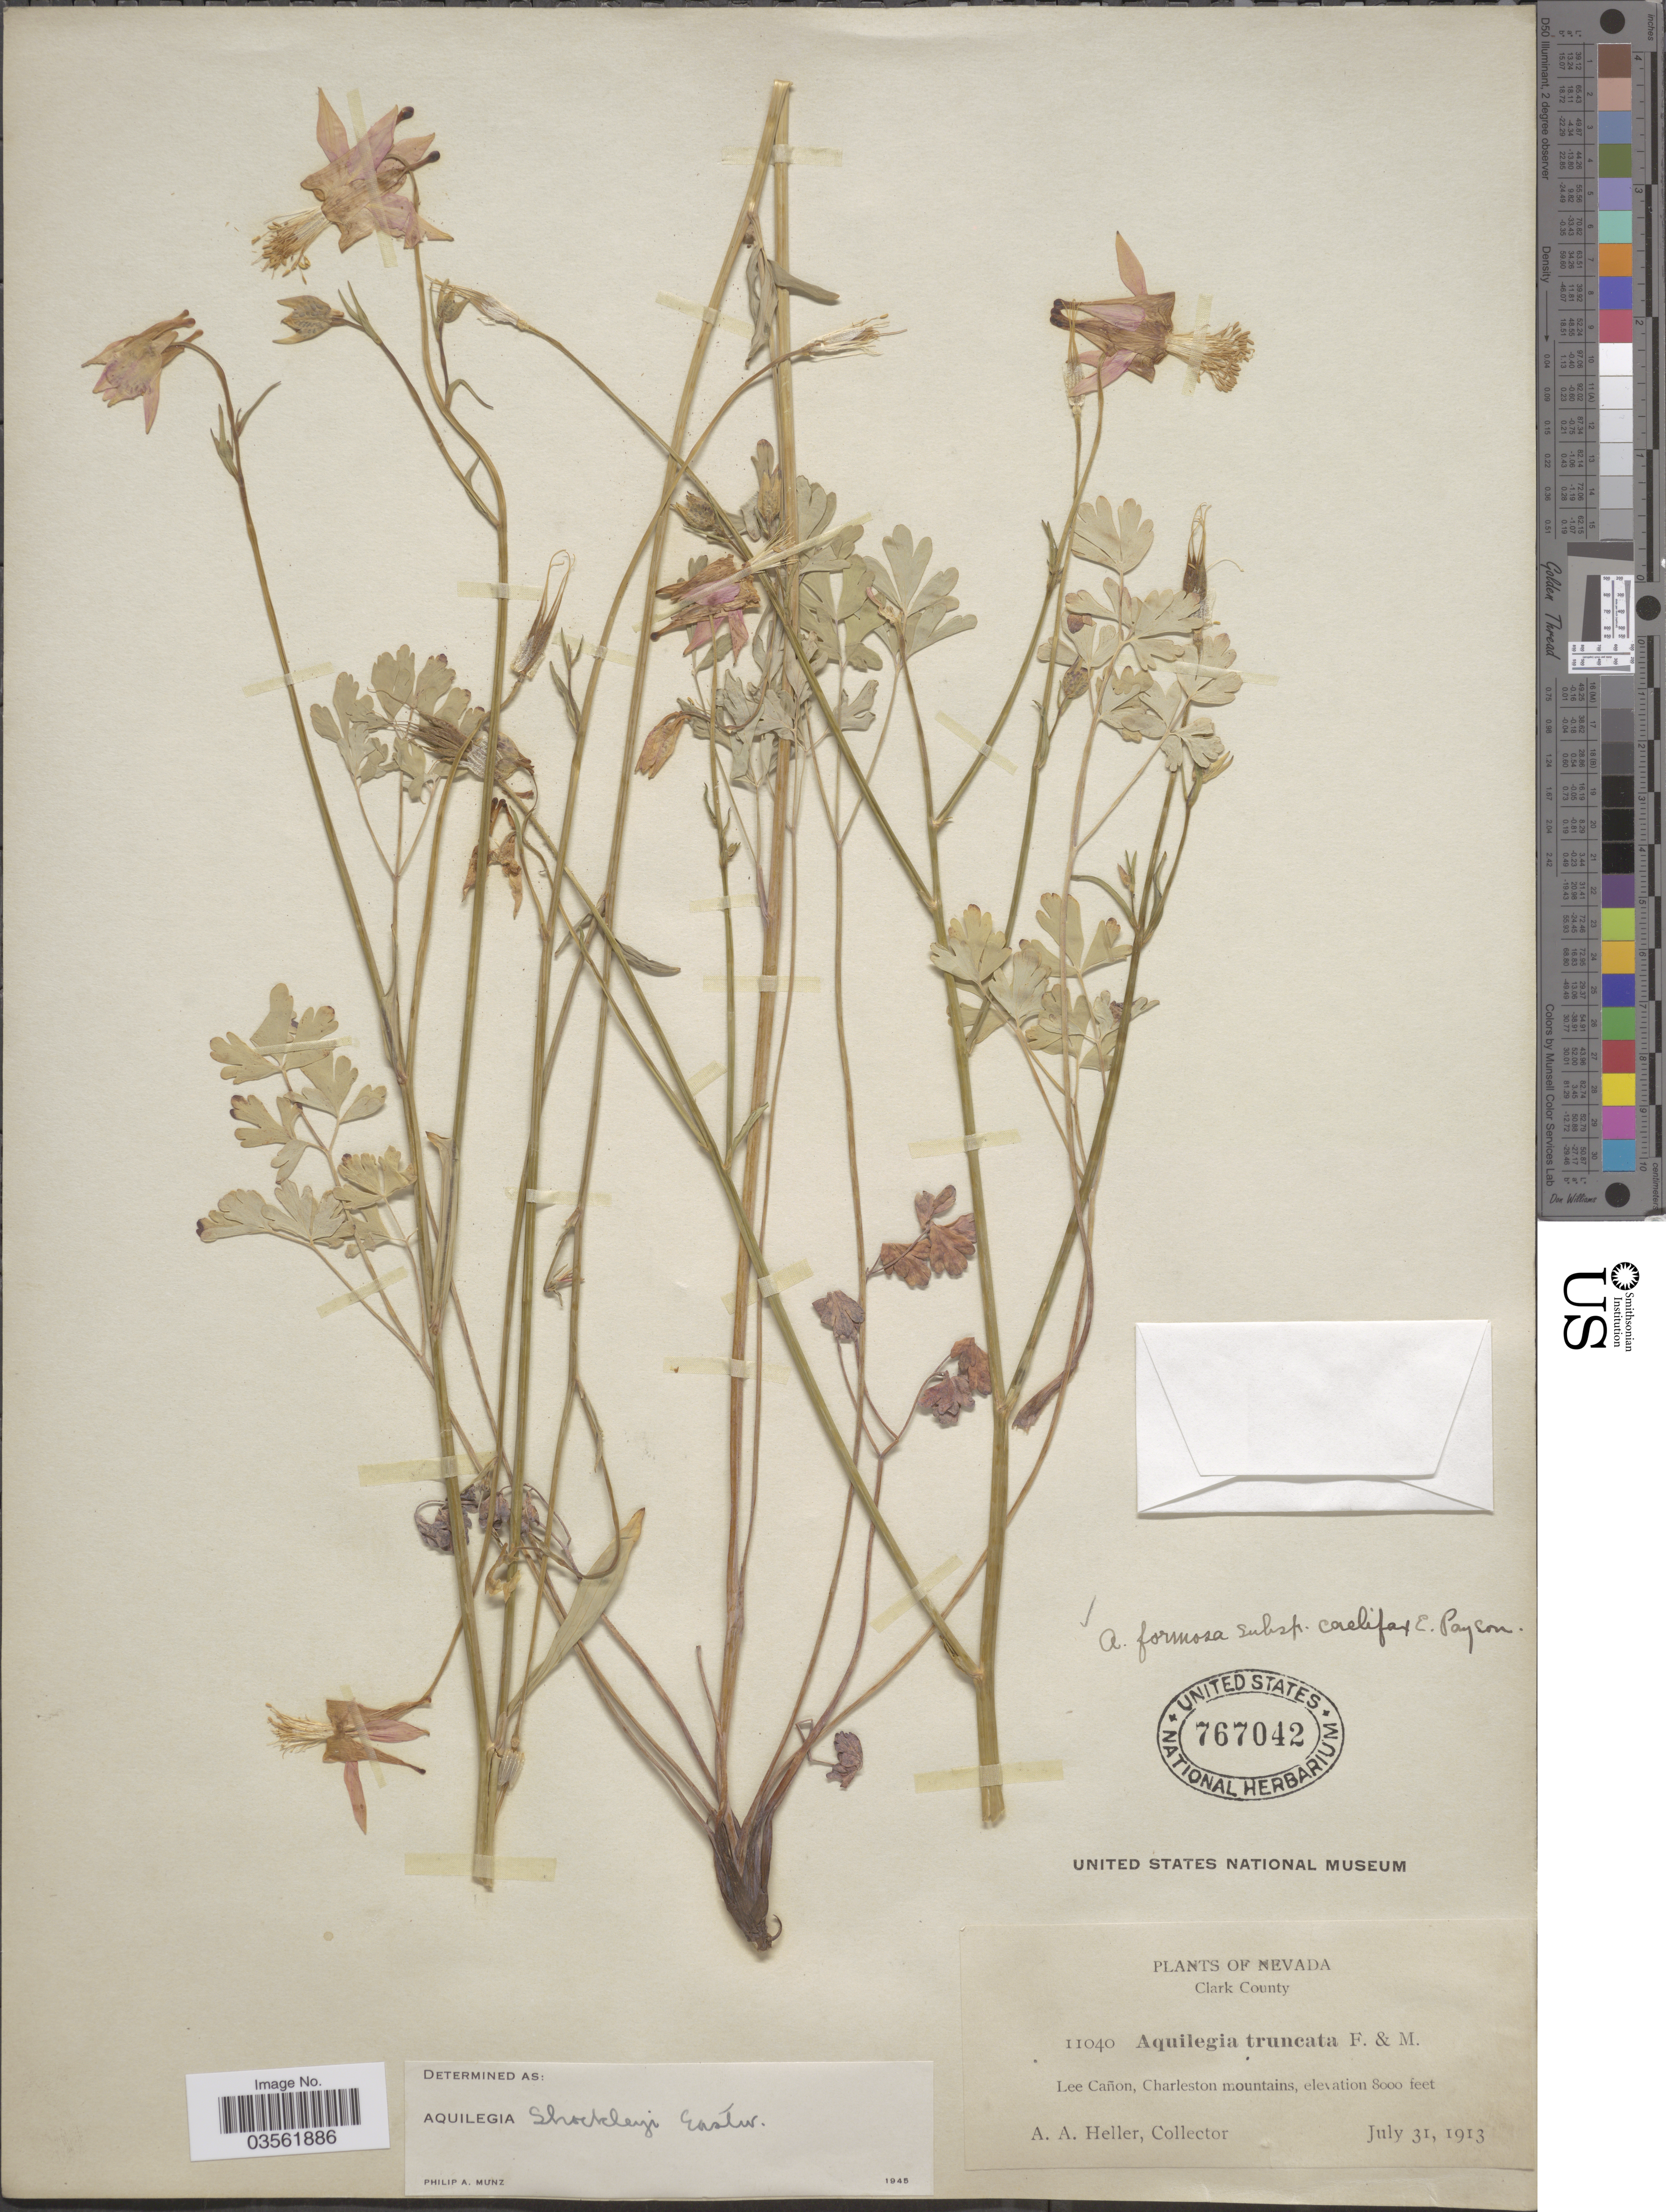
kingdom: Plantae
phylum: Tracheophyta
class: Magnoliopsida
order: Ranunculales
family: Ranunculaceae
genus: Aquilegia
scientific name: Aquilegia shockleyi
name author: Eastw.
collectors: A. A. Heller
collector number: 11040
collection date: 1913-07-31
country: United States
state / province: Nevada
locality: Clark County. Lee Cañon, Charleston mountains.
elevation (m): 2438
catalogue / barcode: US 767042